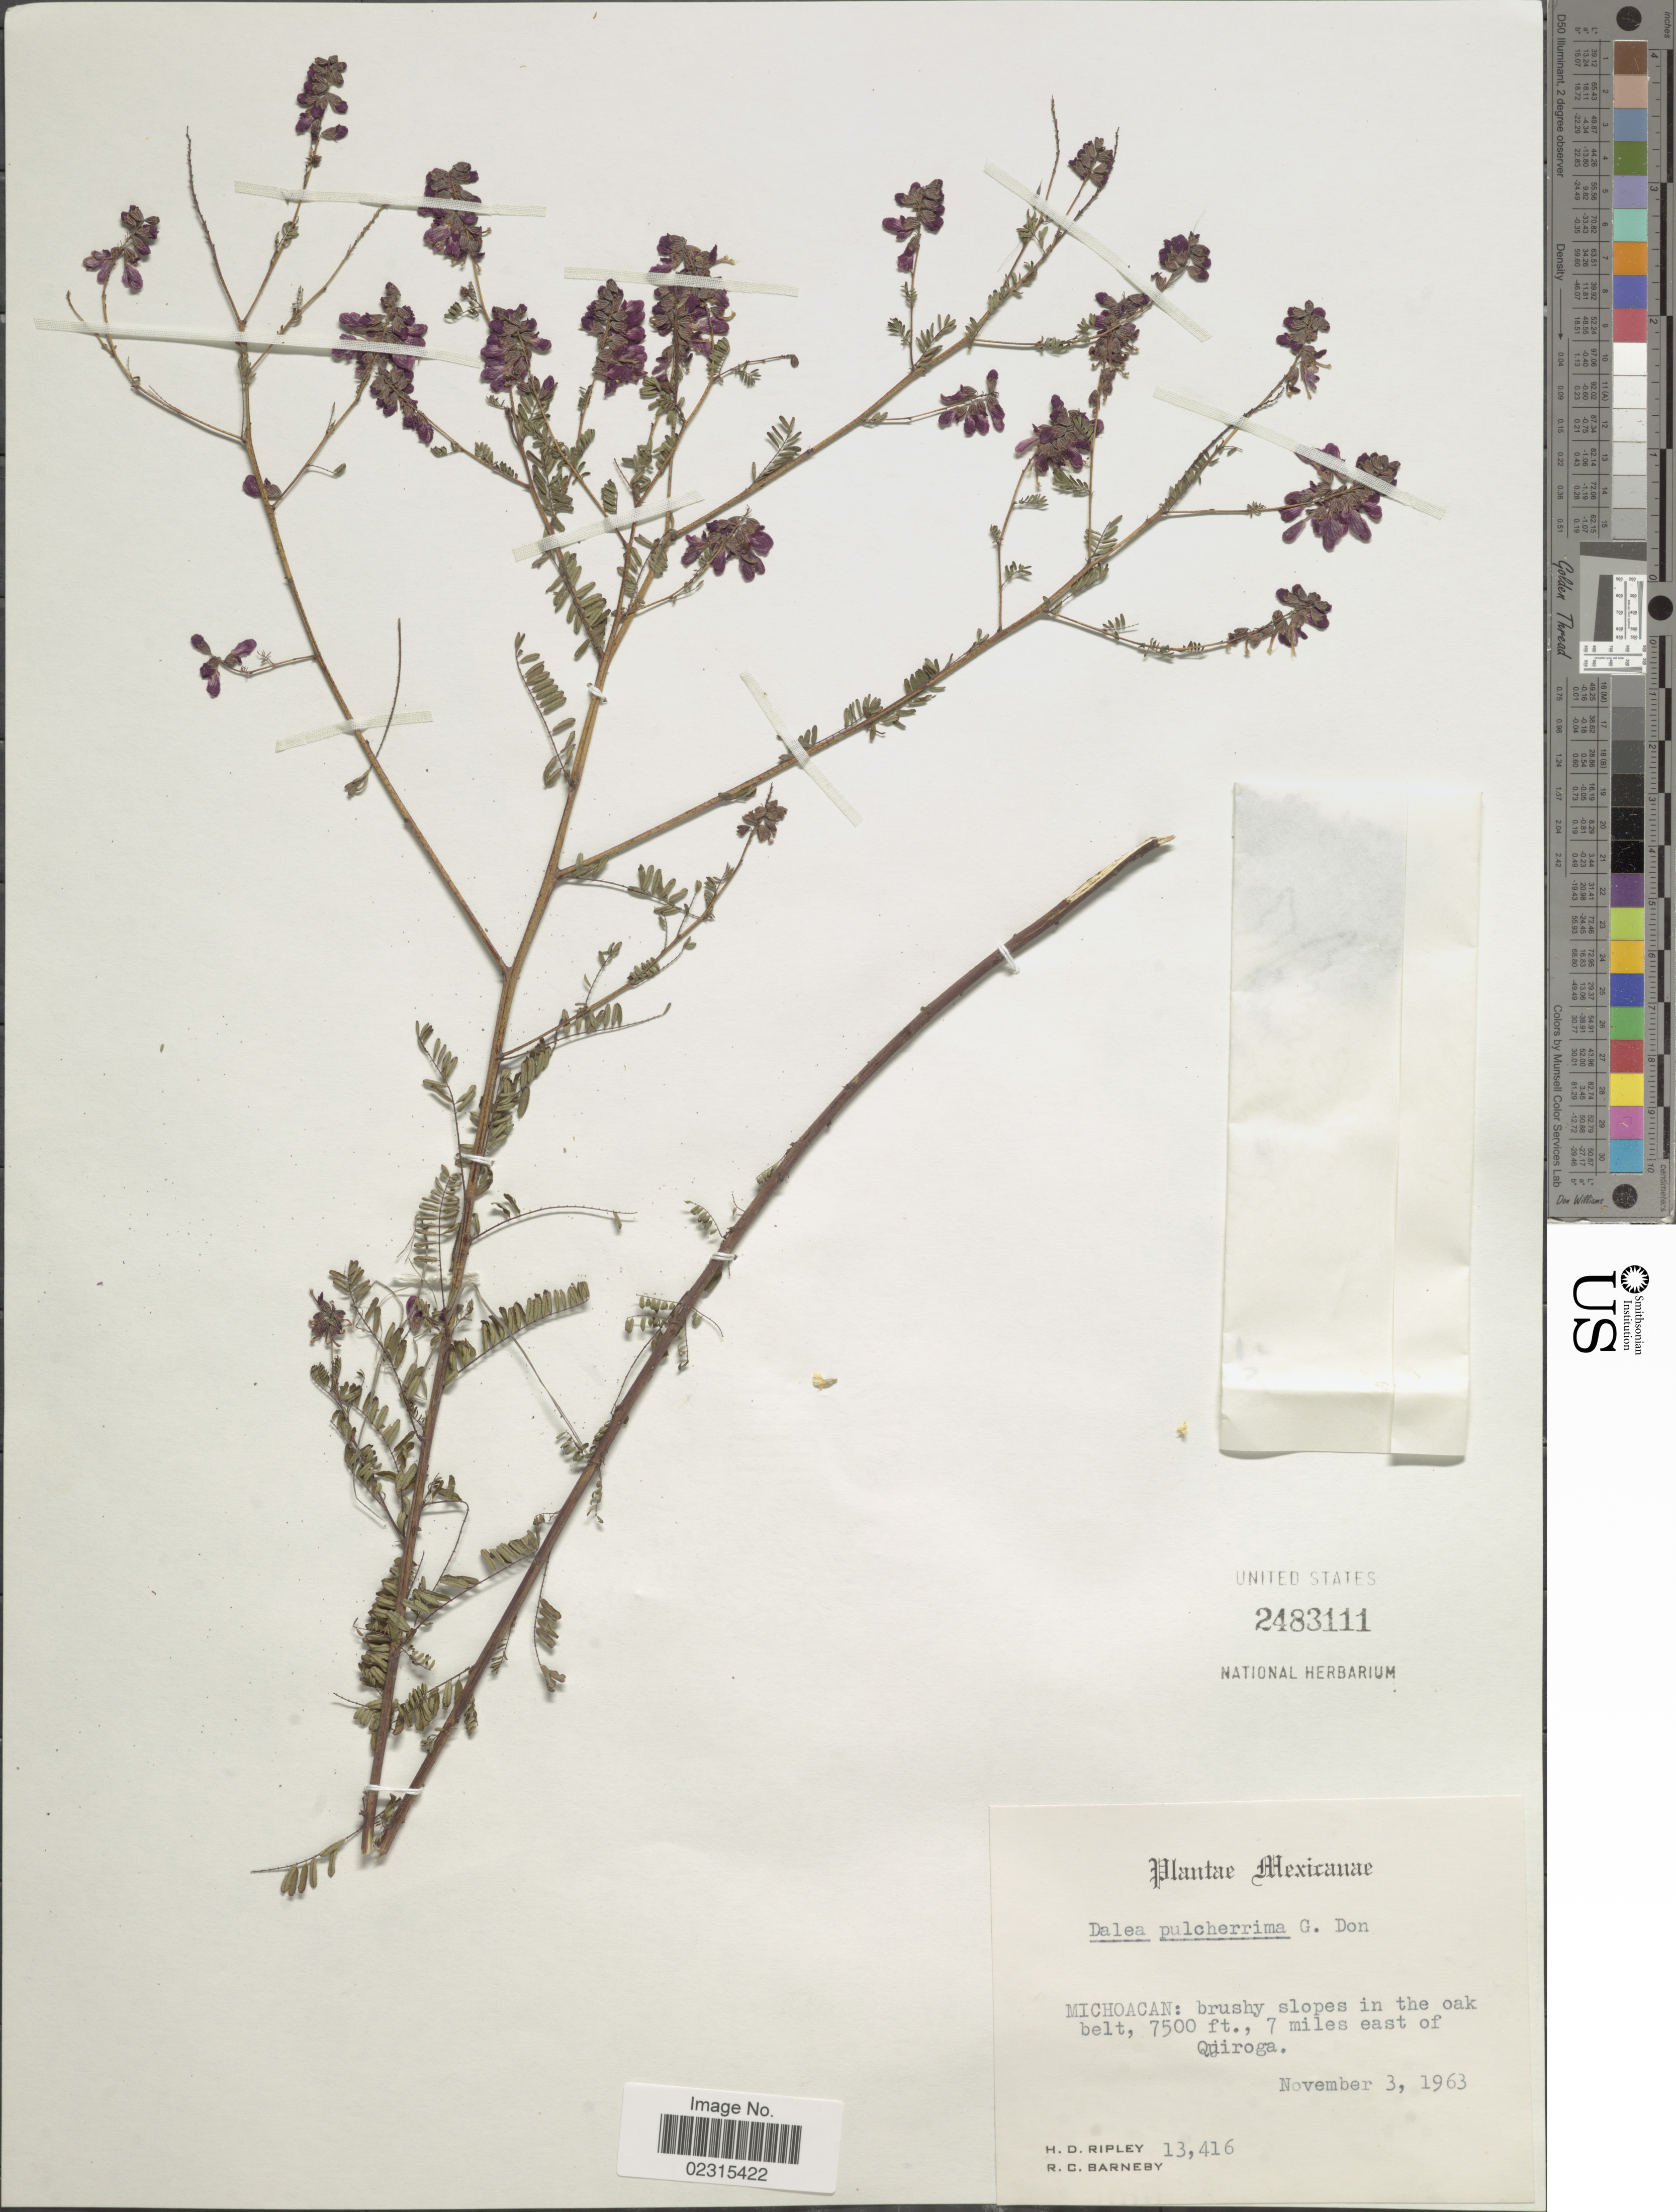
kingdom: Plantae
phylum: Tracheophyta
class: Magnoliopsida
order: Fabales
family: Fabaceae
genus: Marina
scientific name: Marina nutans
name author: (Cav.) Barneby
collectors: H. Ripley & R. C. Barneby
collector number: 13416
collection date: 1963-11-03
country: Mexico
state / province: Michoacán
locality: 7 miles east of Quiroga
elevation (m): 2286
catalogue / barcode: US 2483111